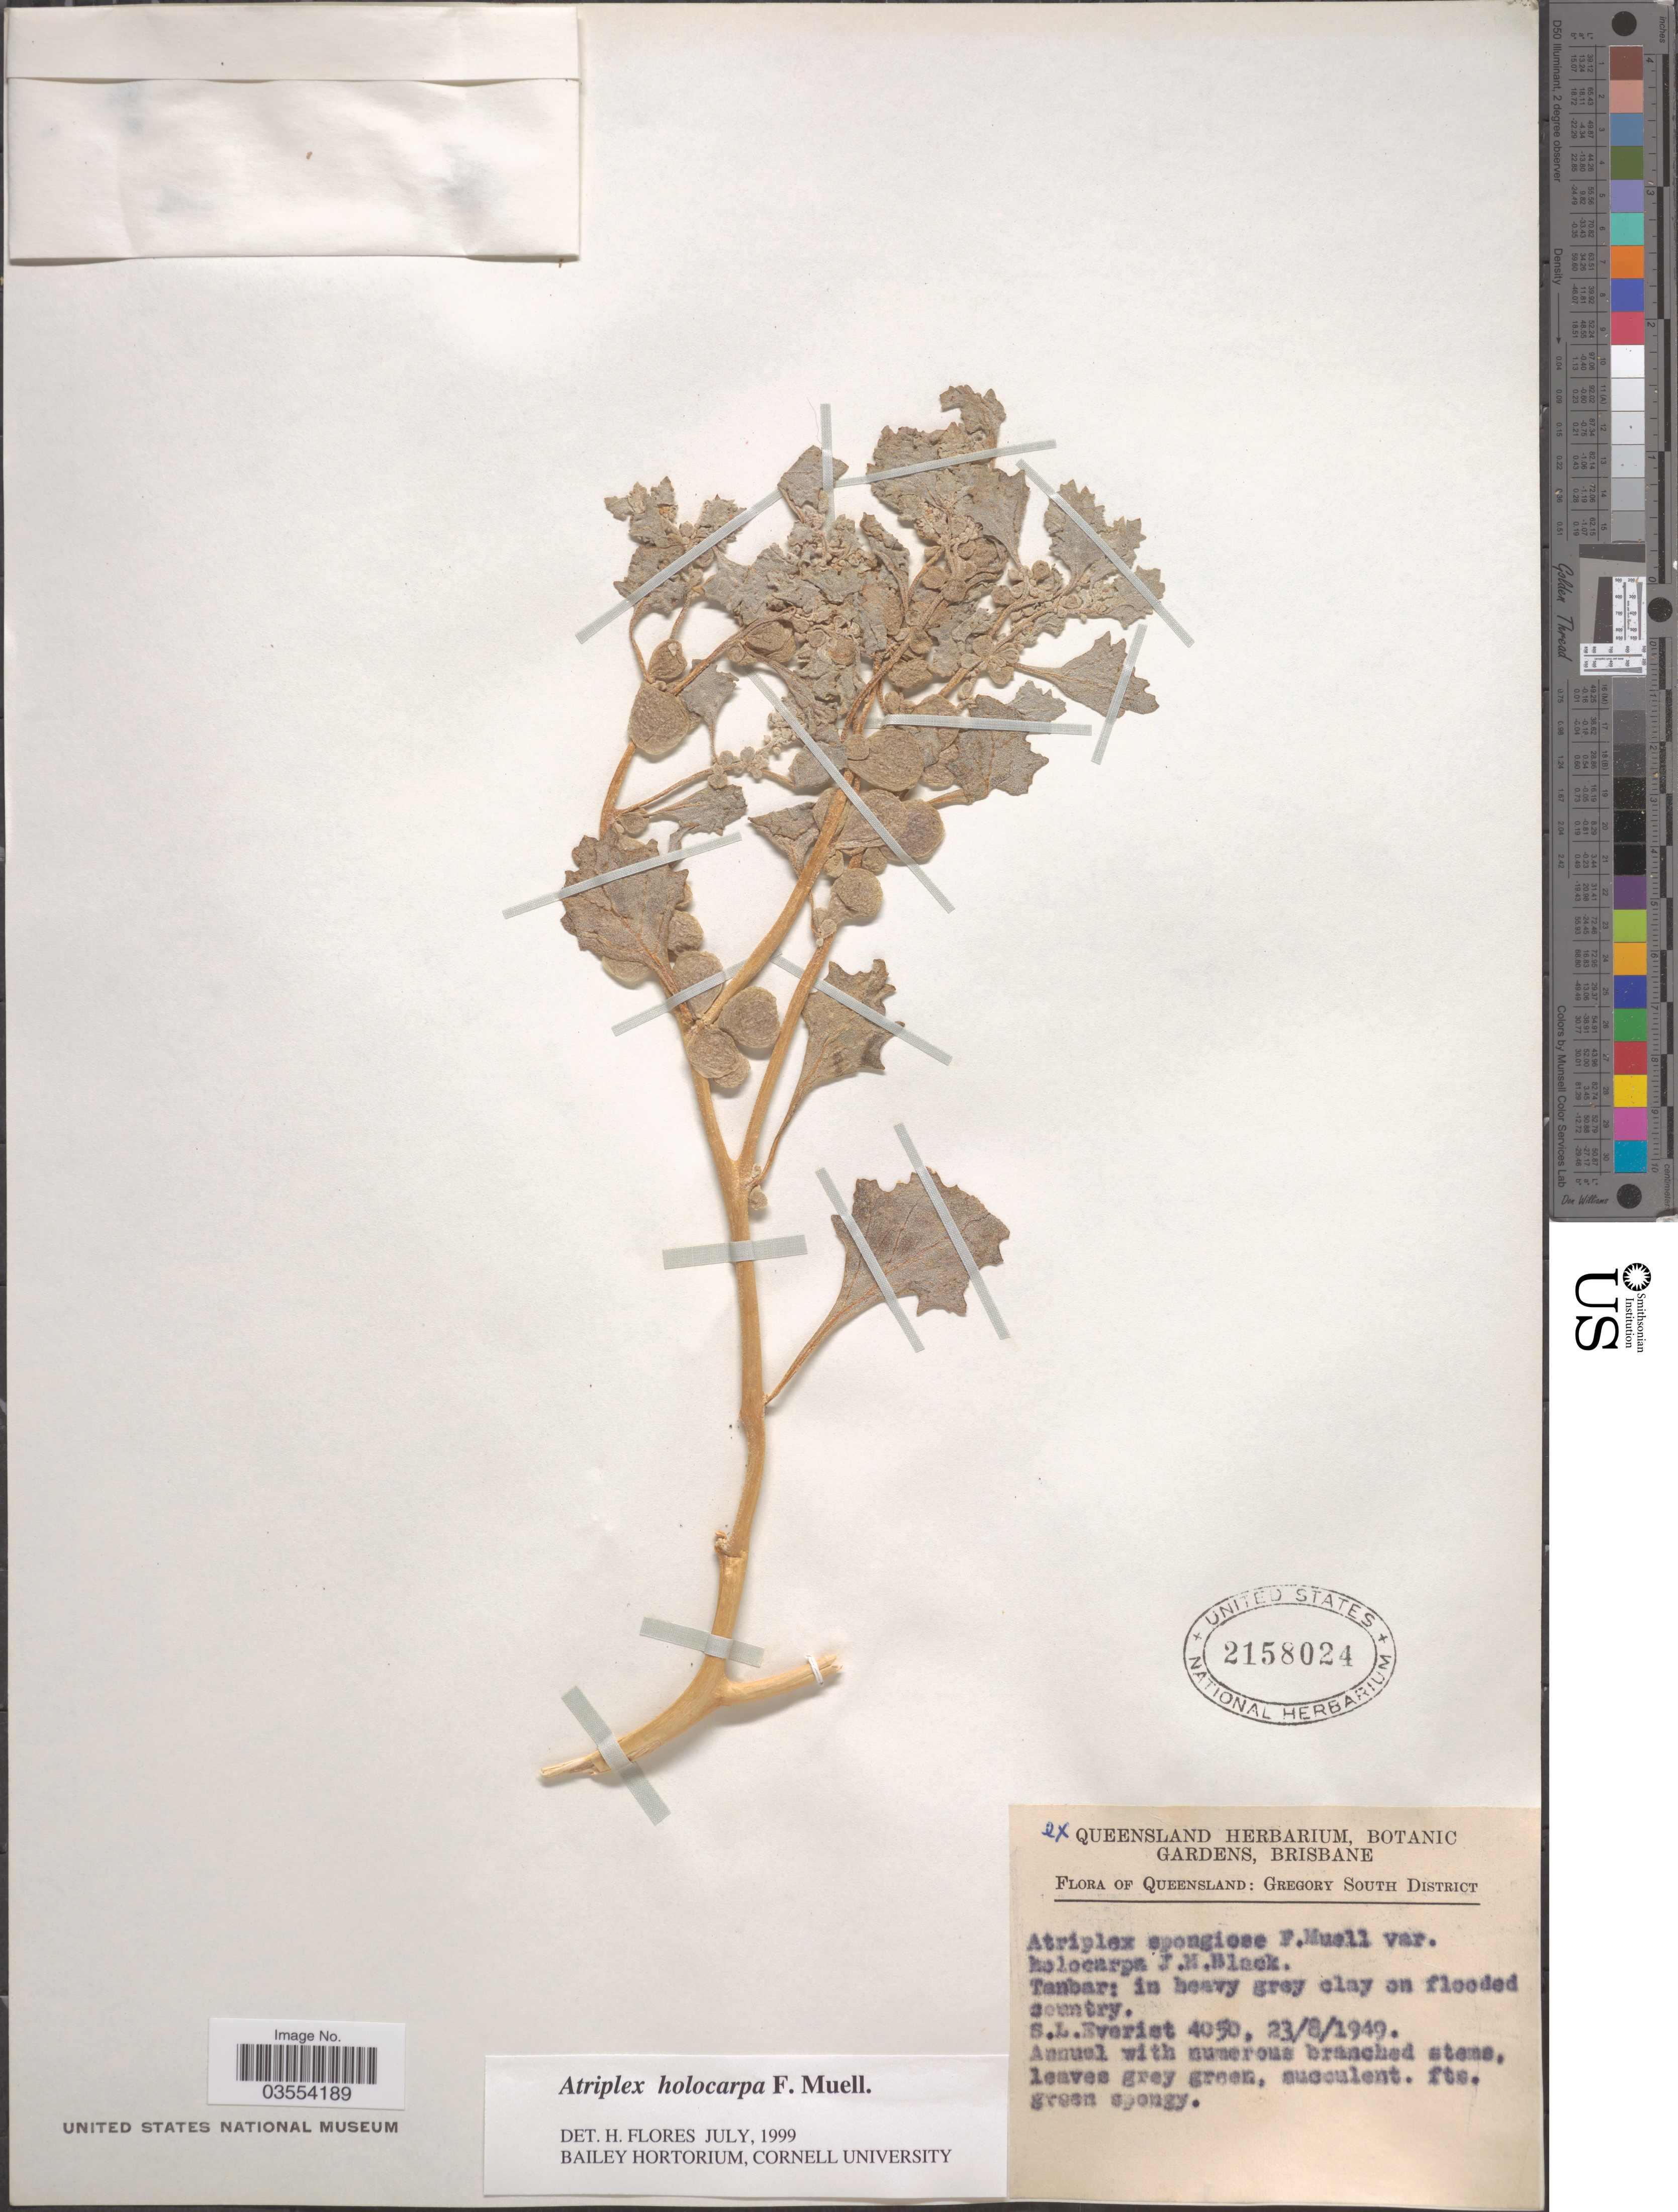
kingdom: Plantae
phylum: Tracheophyta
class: Magnoliopsida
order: Caryophyllales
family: Amaranthaceae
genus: Atriplex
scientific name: Atriplex holocarpa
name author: F. Muell.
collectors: S. Everist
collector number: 4050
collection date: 1949-08-23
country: Australia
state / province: Queensland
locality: Gregory South District. Tanbar: in heavy grey clay on flooded country.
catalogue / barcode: US 2158024